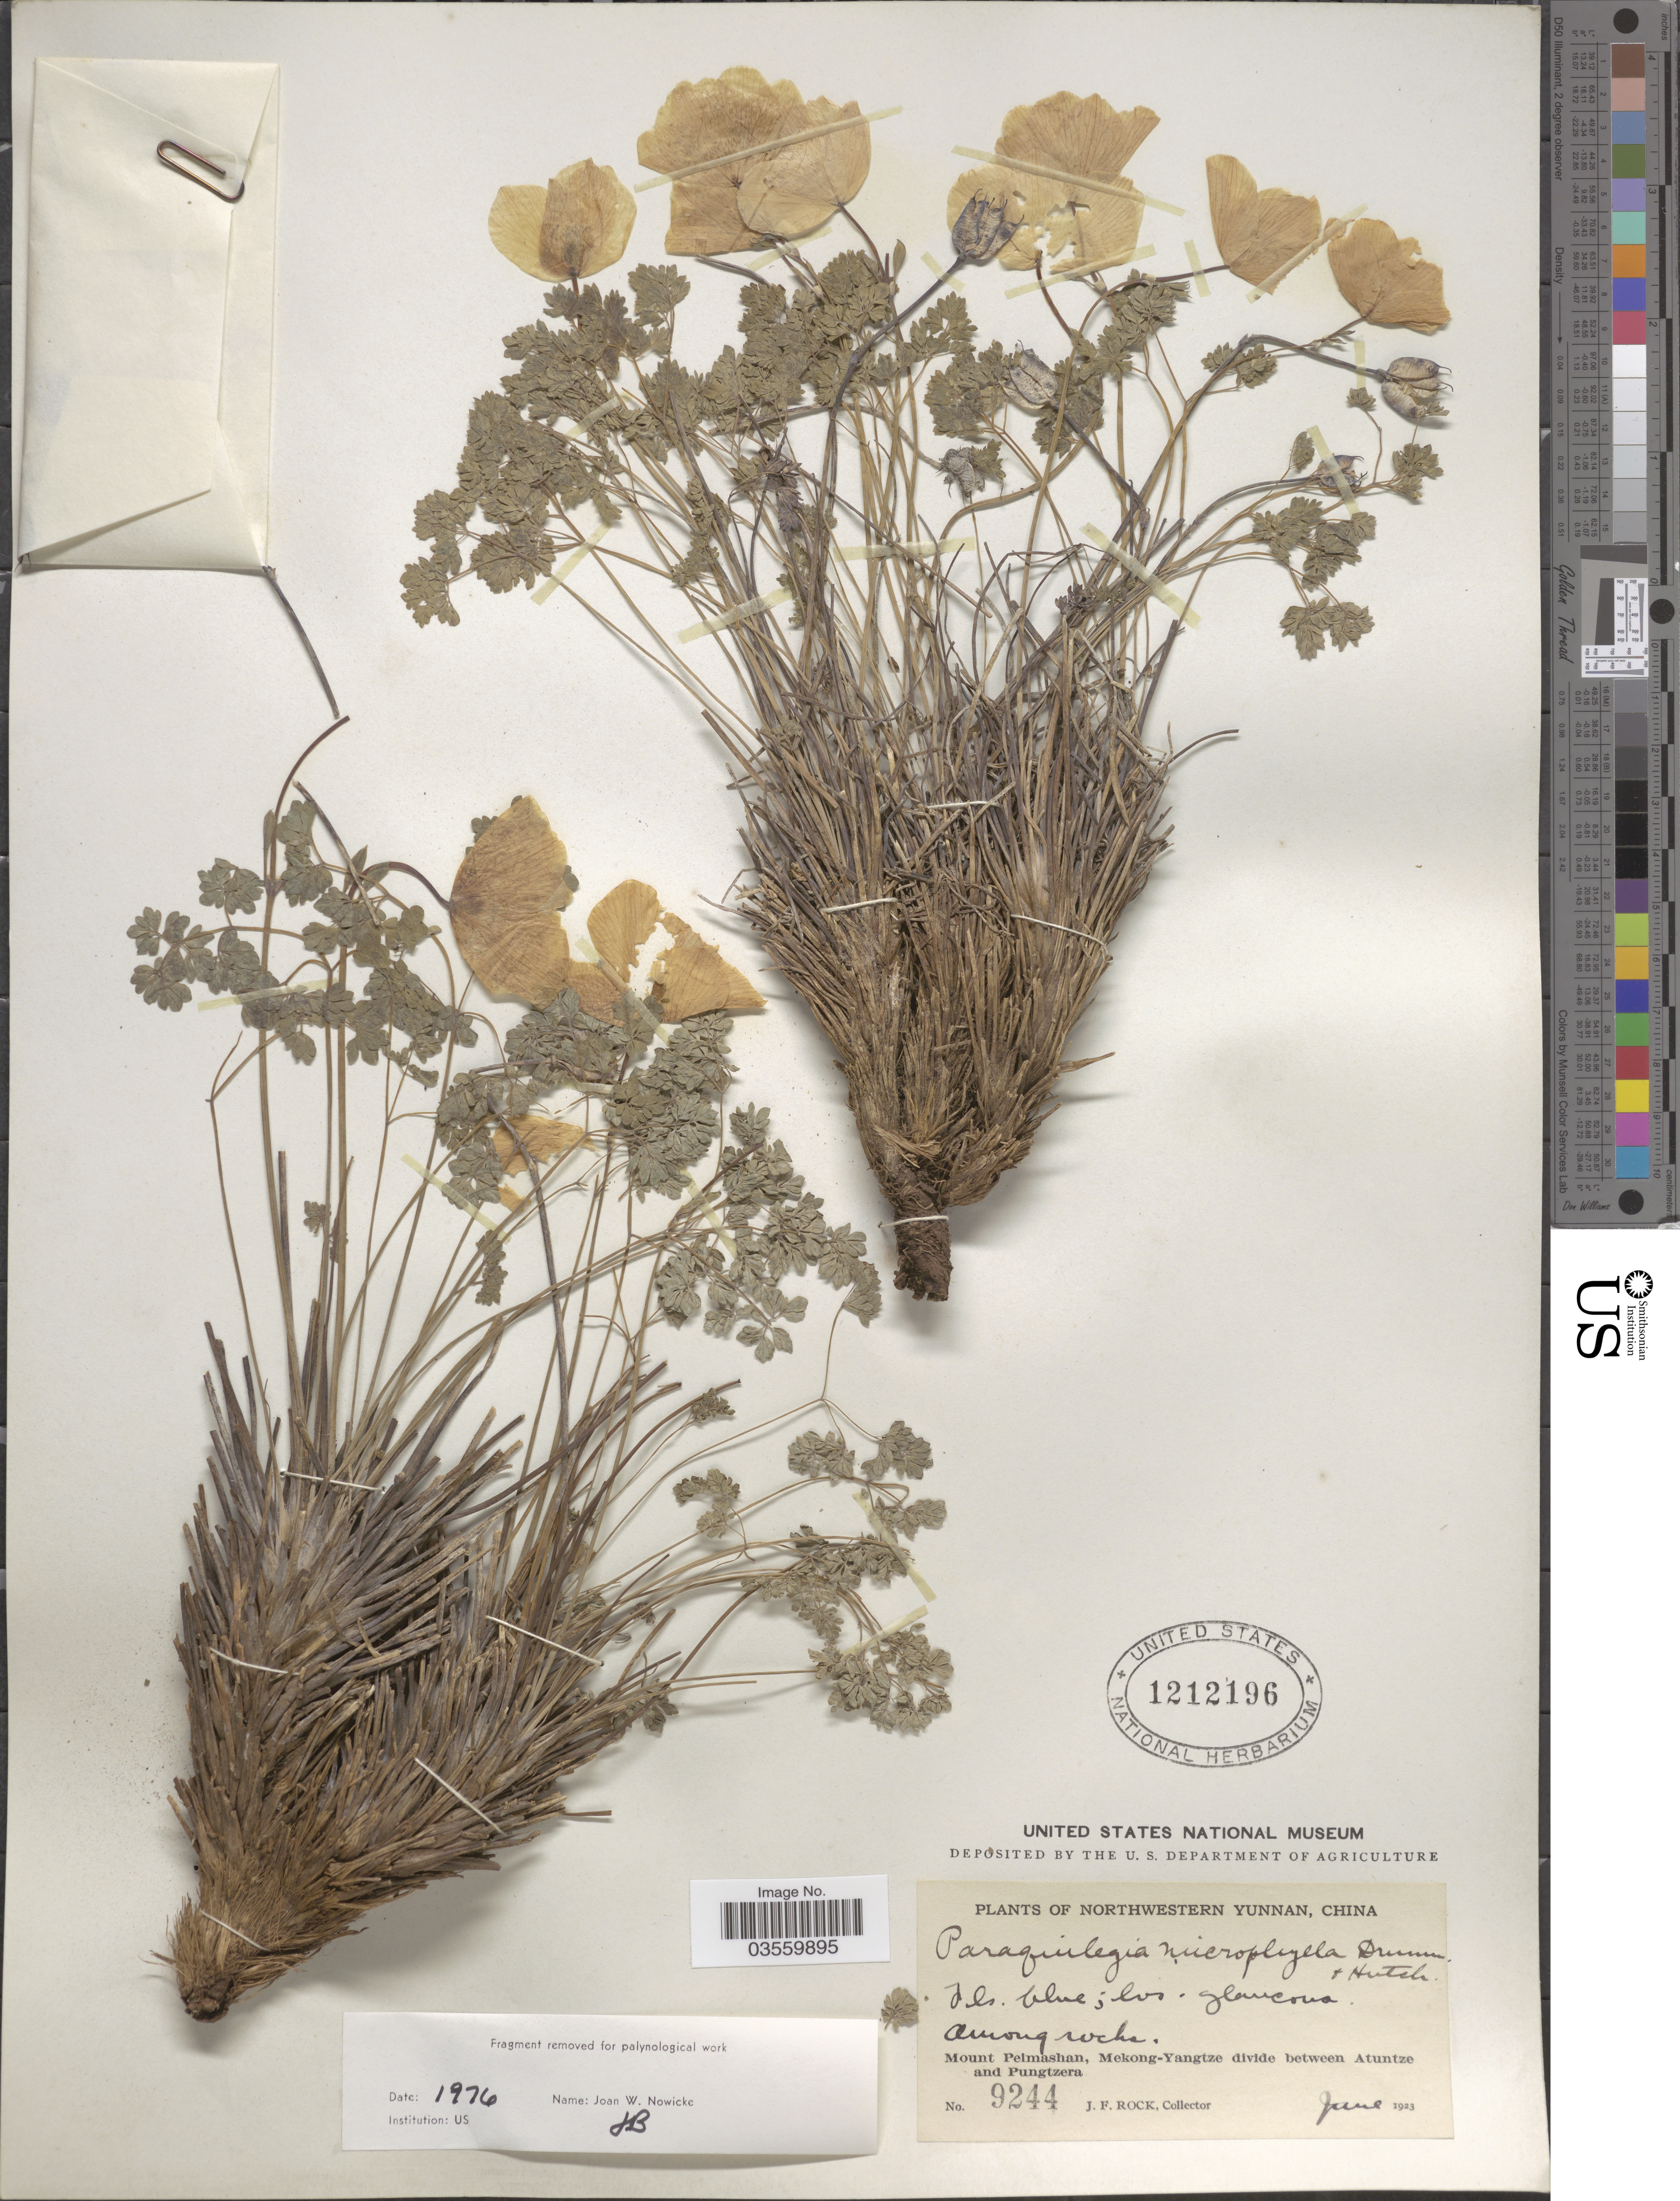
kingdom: Plantae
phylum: Tracheophyta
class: Magnoliopsida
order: Ranunculales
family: Ranunculaceae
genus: Paraquilegia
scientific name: Paraquilegia microphylla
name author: (Royle) J.R. Drumm. & Hutch.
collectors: J. Rock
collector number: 9244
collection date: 1923-06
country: China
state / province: Yunnan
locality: Northwestern Yunnan. Mount Peimashan, Mekong-Yangtze divide between Atuntze and Pungtzera.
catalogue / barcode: US 1212196